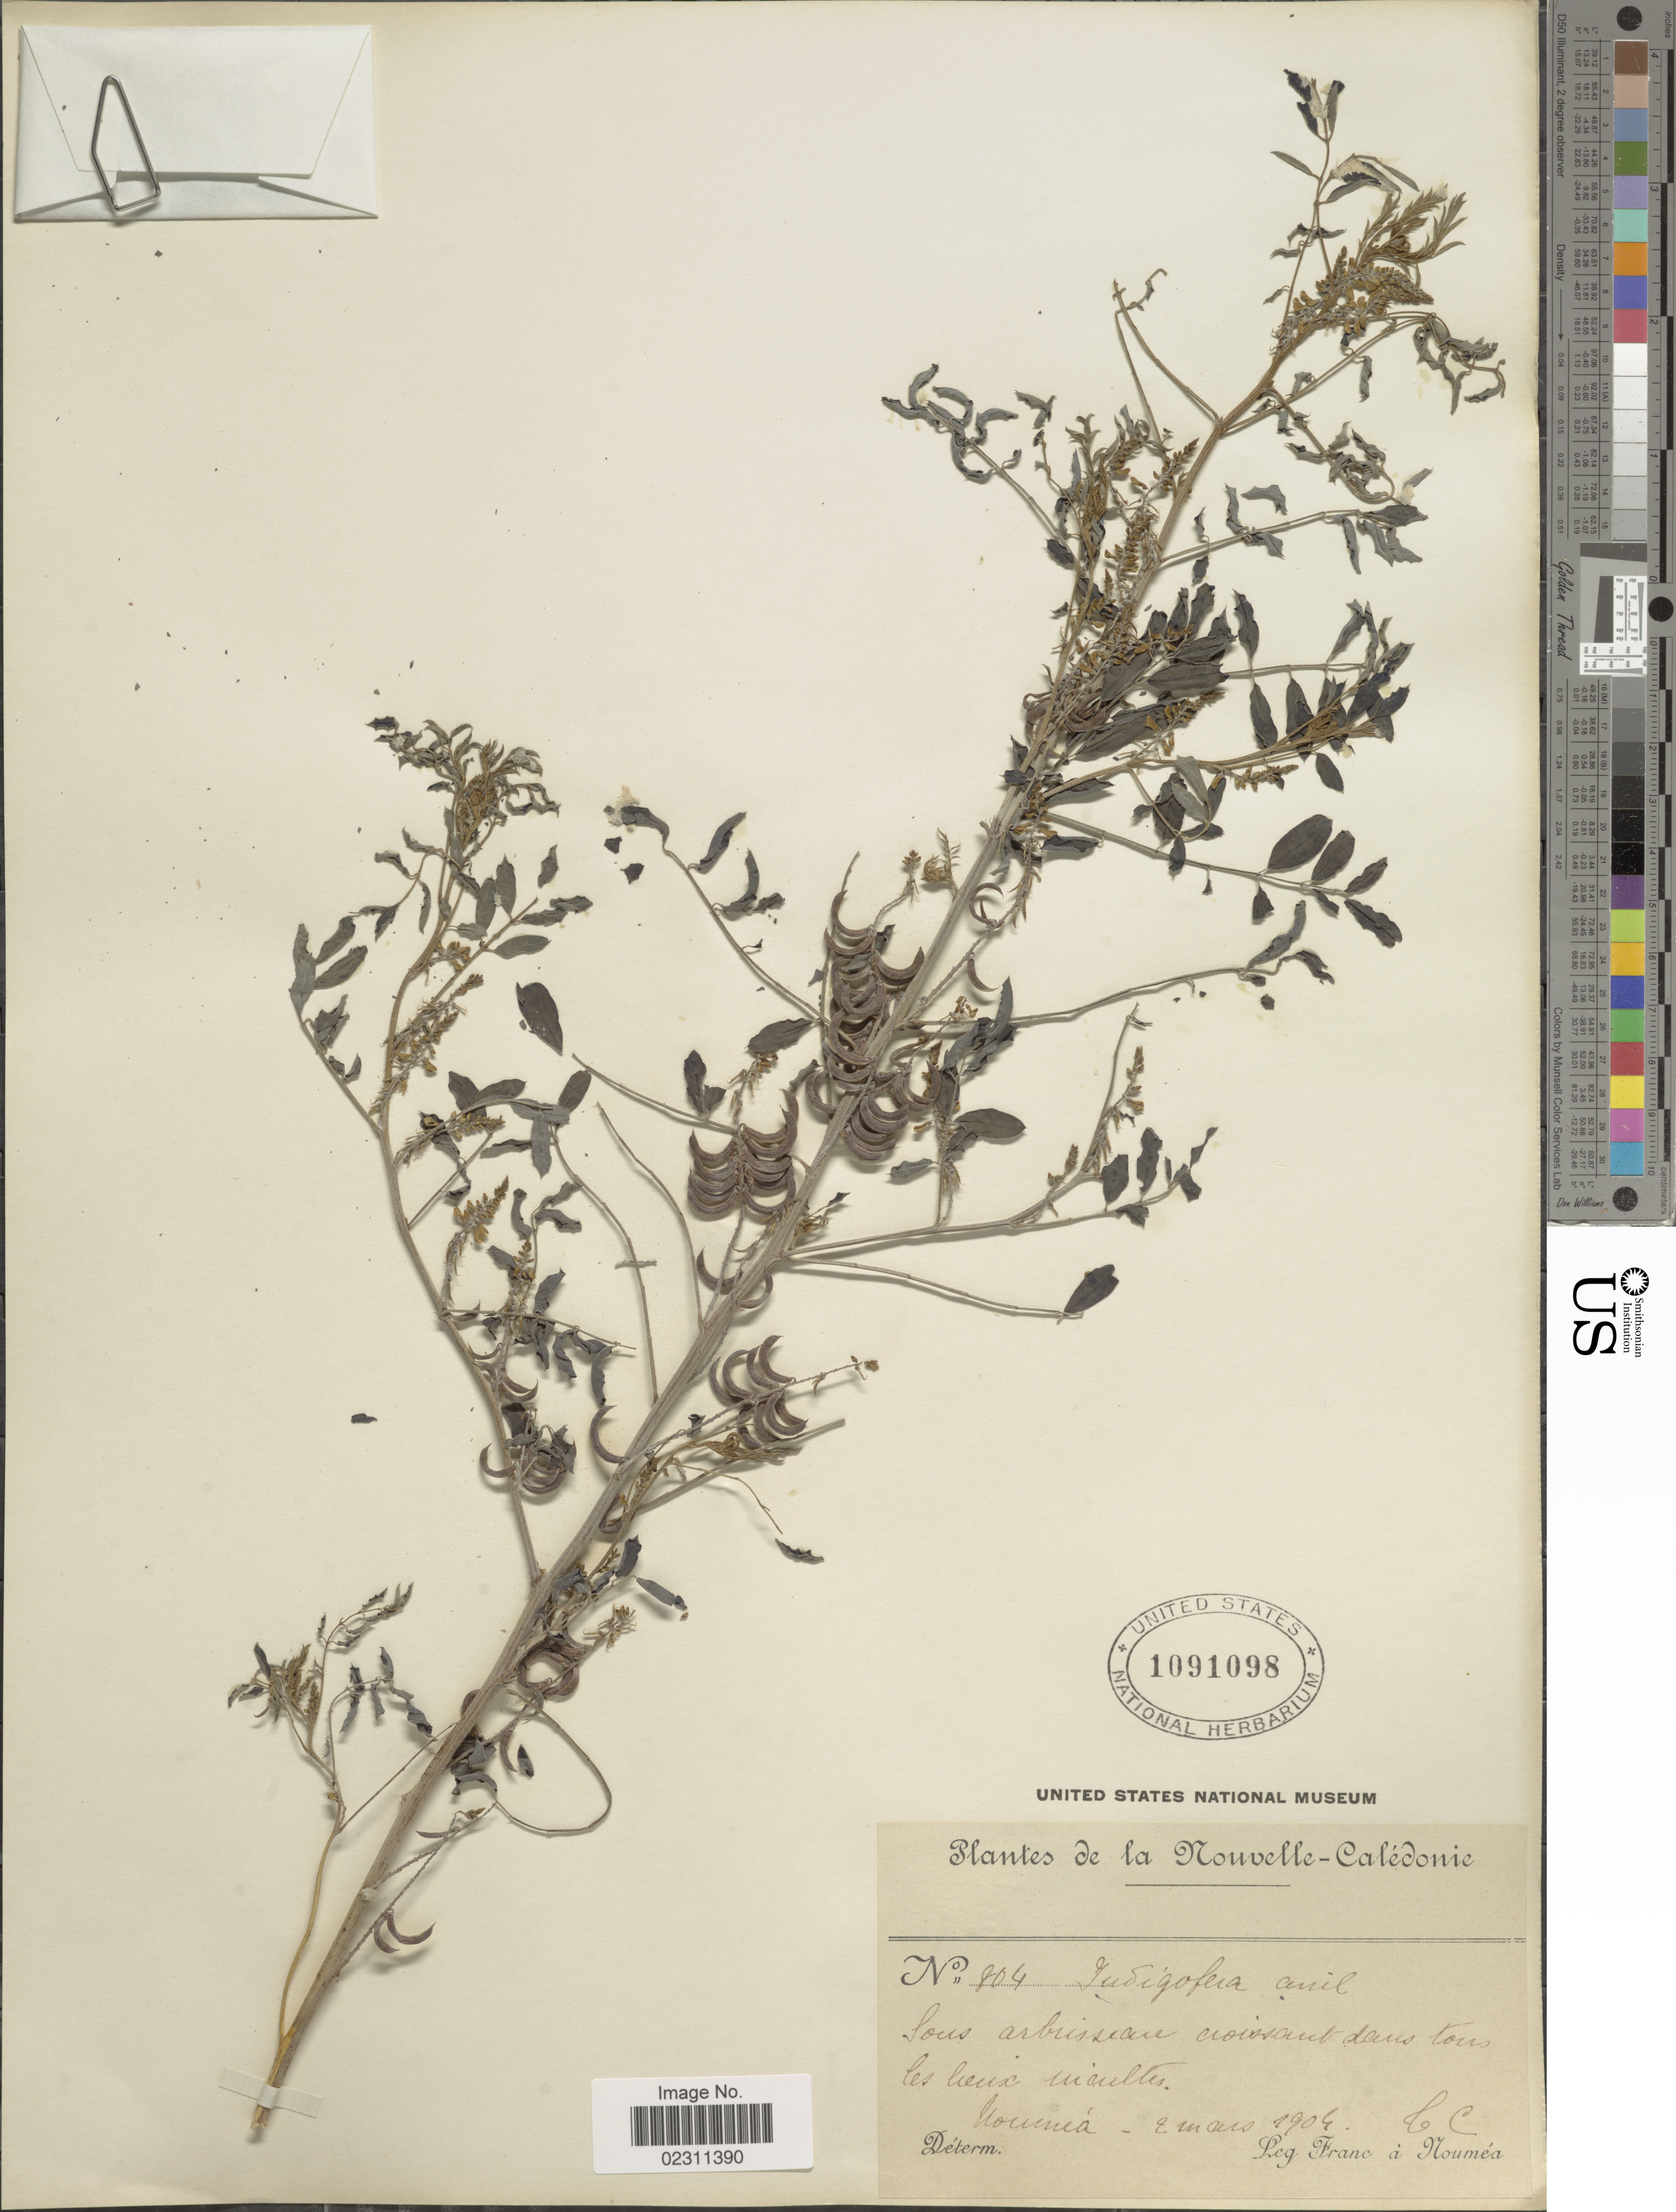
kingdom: Plantae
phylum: Tracheophyta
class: Magnoliopsida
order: Fabales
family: Fabaceae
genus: Indigofera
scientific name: Indigofera suffruticosa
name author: Mill.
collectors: Franc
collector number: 804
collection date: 1904-03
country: New Caledonia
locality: Nouvelle-Calédonie. Sous arbrisseau croissant dans tous les lieux uialtes. Noumea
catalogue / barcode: US 1091098